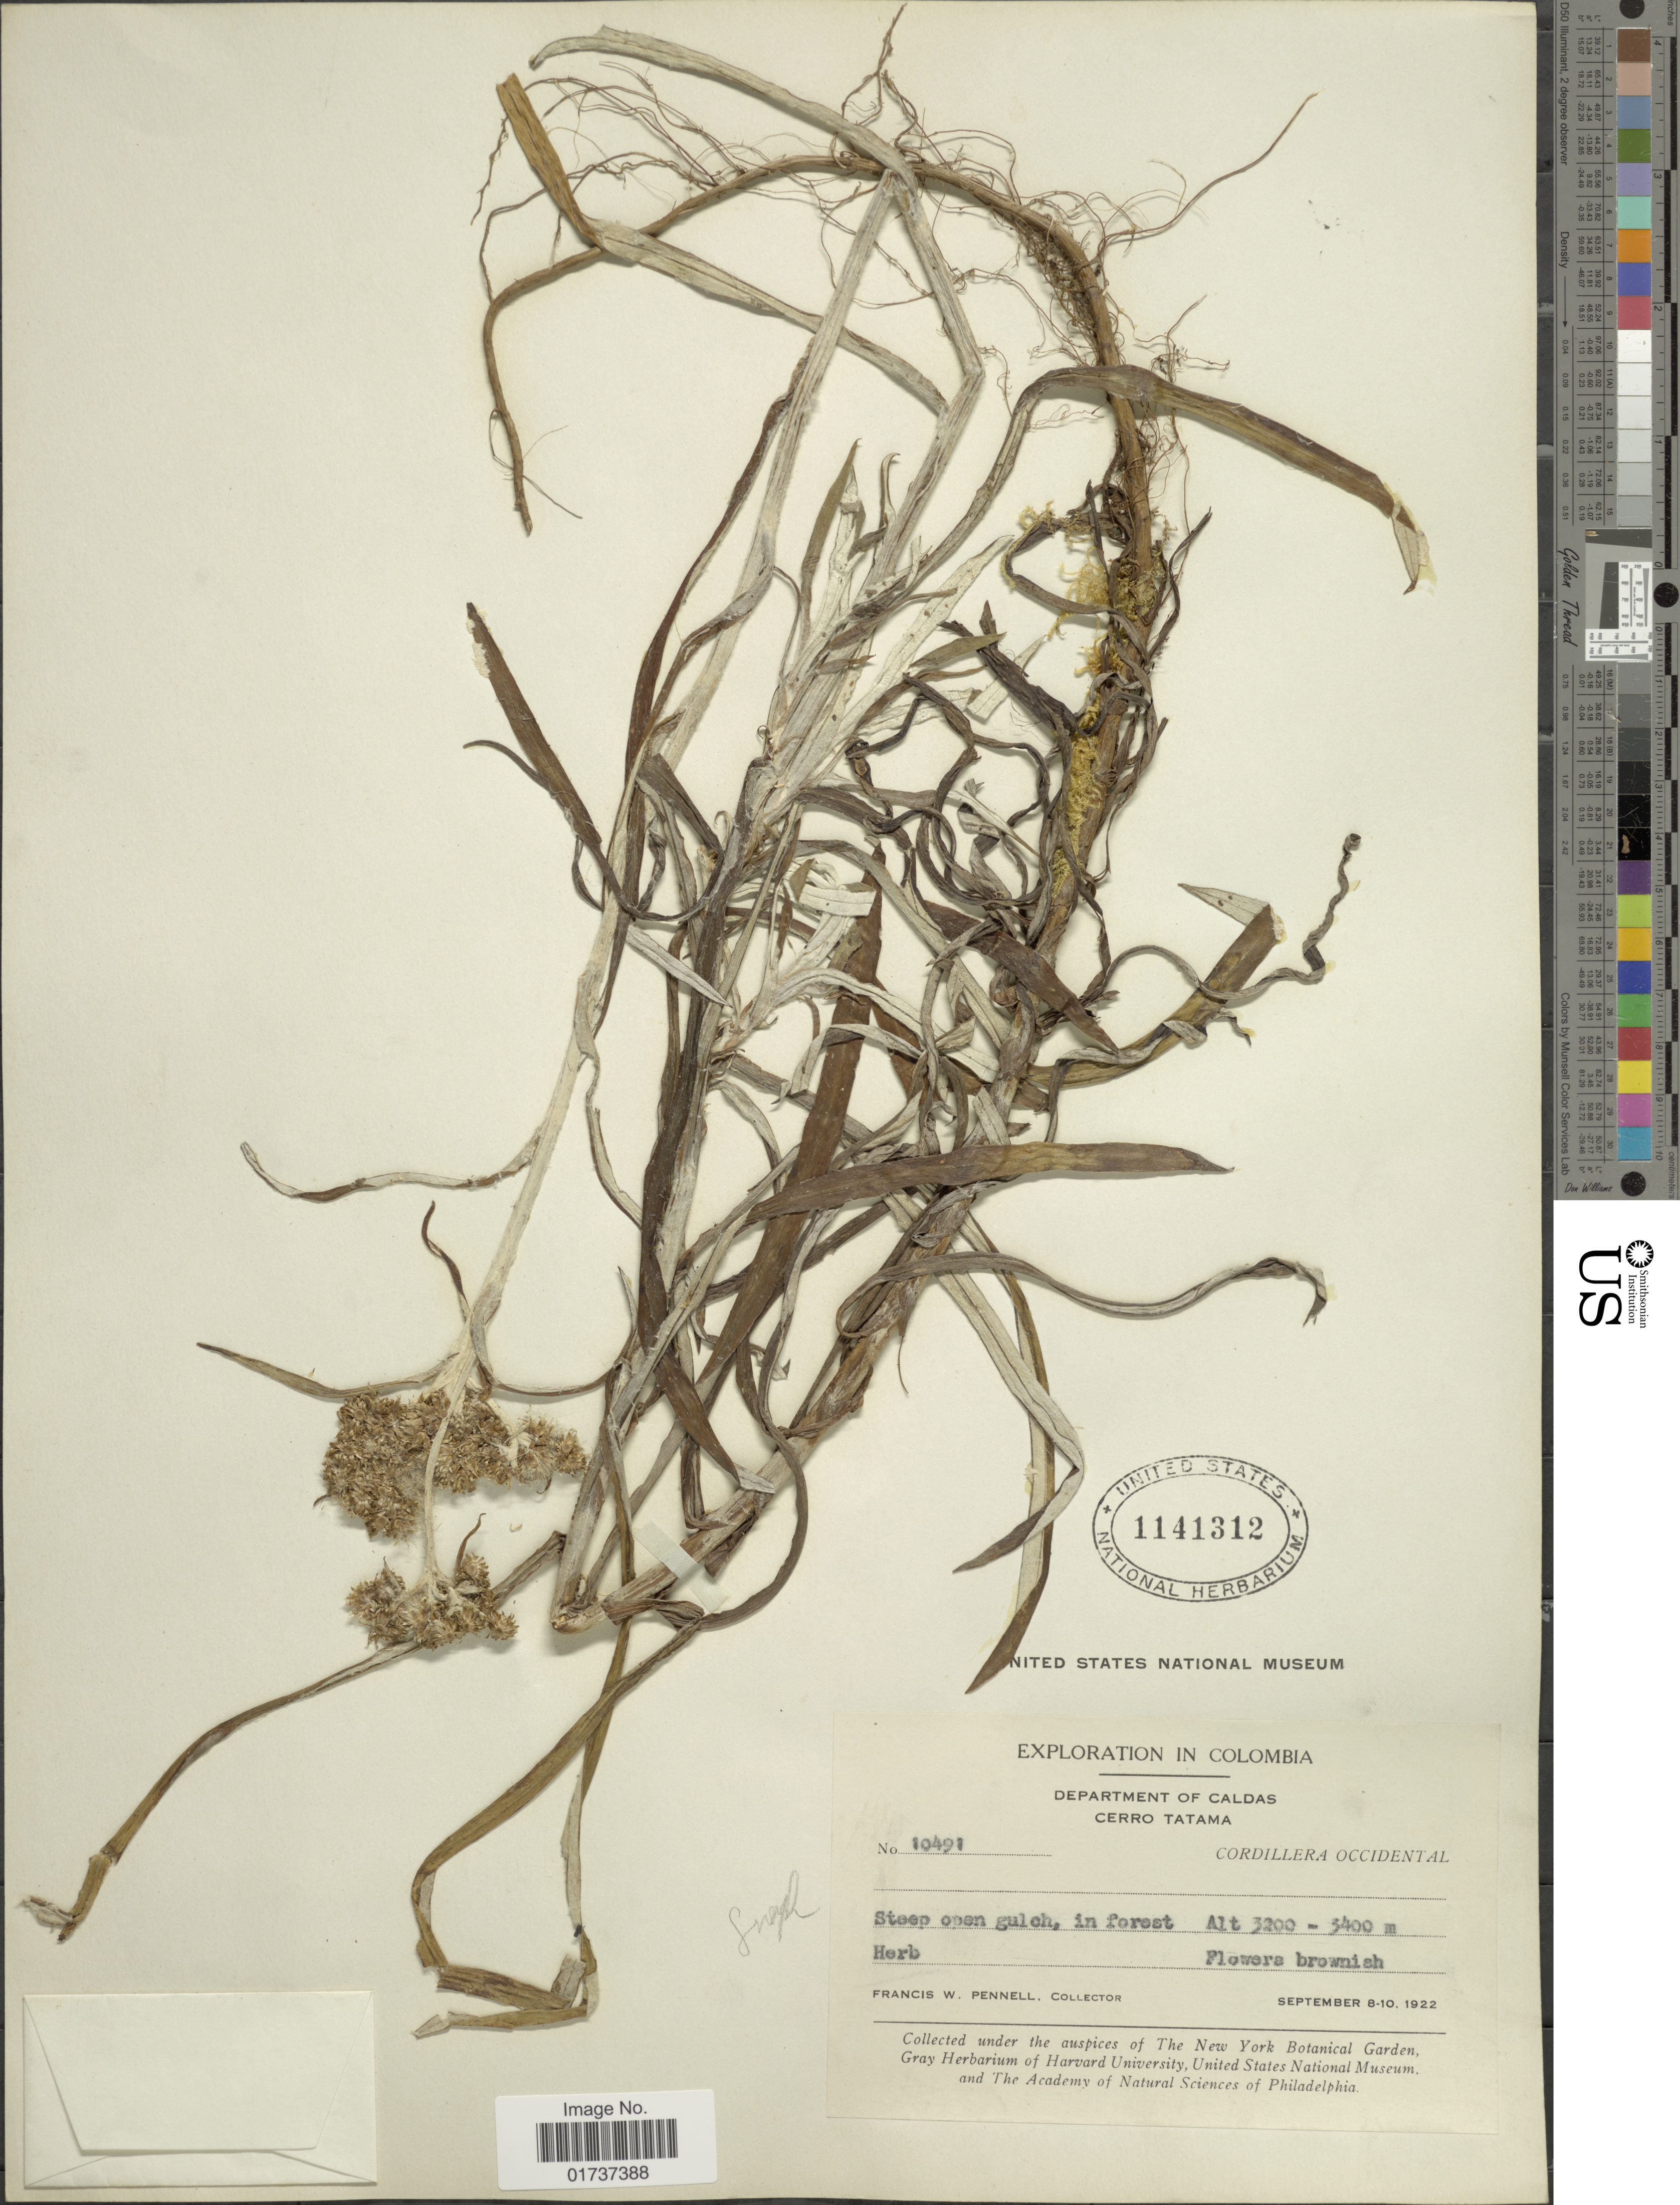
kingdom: Plantae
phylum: Tracheophyta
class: Magnoliopsida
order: Asterales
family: Asteraceae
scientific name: Hypserion major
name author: G.L. Nesom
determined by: Nesom, Guy L.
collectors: F. W. Pennell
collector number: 10491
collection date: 1922-09-08/1922-09-10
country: Colombia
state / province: Caldas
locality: Department of Caldas, Cerro Tatama, Cordillera Occidental, Steep open gulch, in forest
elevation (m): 3200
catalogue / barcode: US 1141312